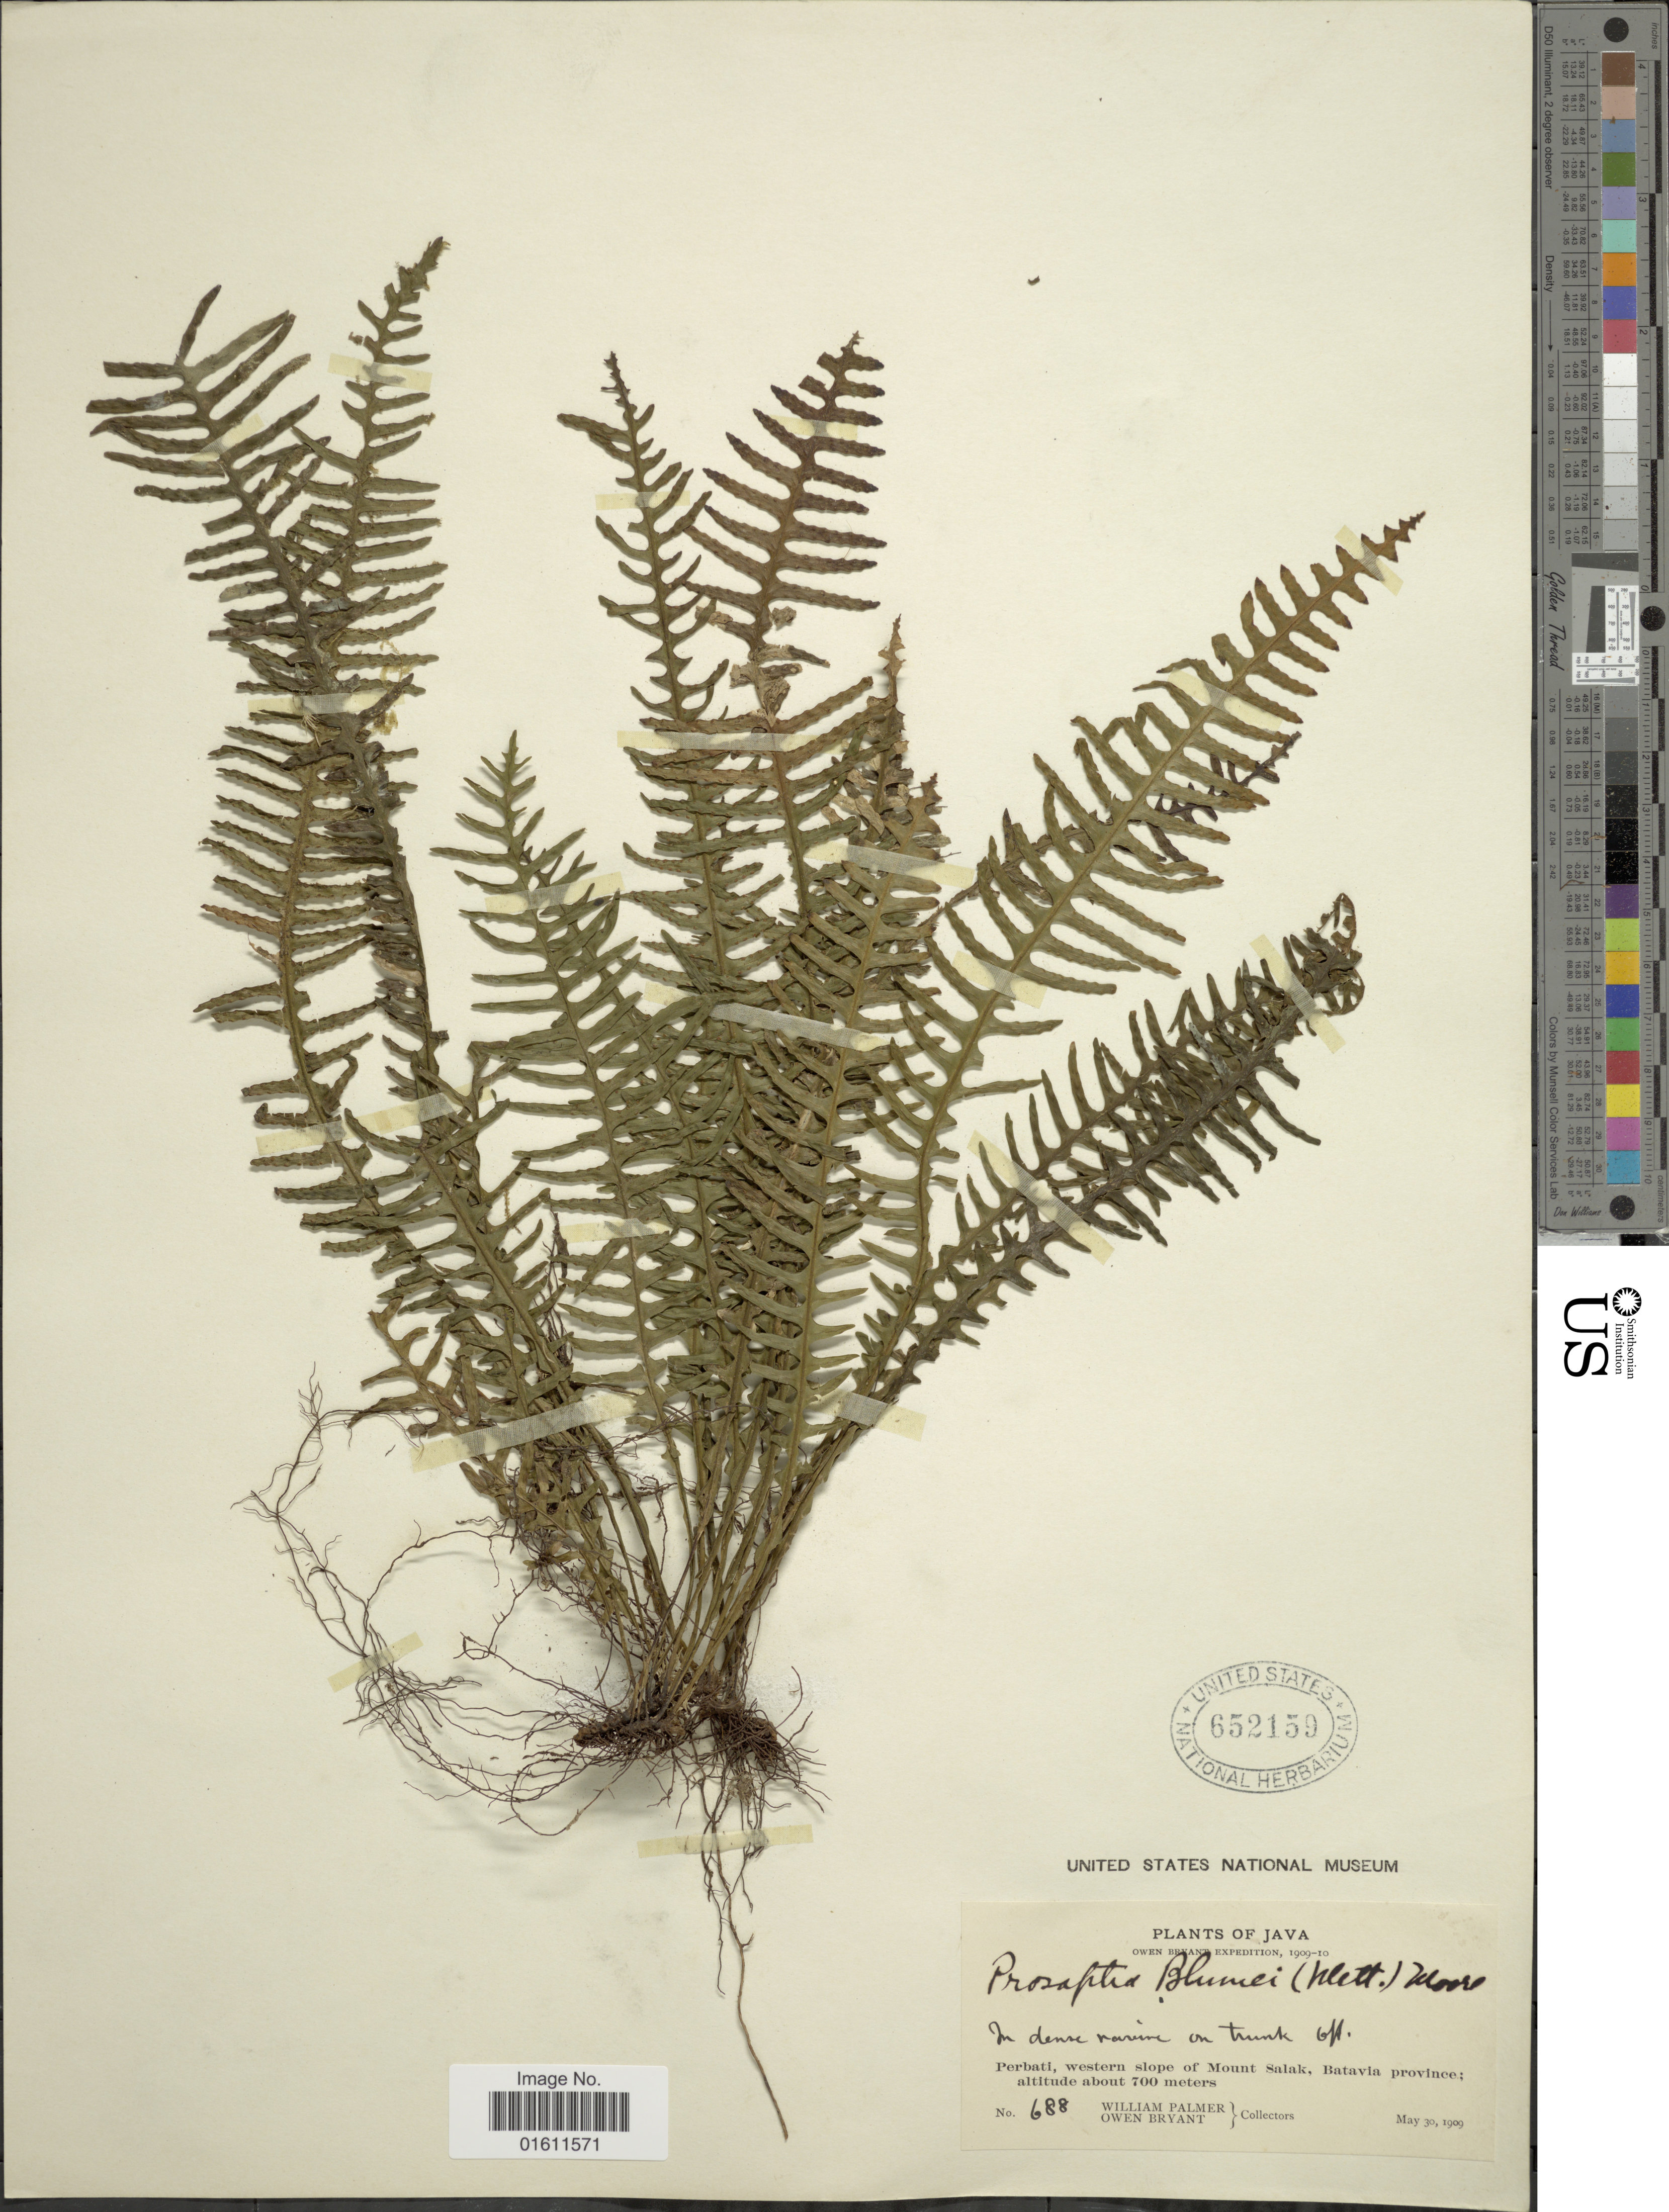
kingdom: Plantae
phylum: Tracheophyta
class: Polypodiopsida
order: Polypodiales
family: Polypodiaceae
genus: Prosaptia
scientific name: Prosaptia contigua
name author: (G. Forst.) Presl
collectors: W. Palmer & O. Bryant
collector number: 688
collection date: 1909-05-30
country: Indonesia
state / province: Java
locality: Perbati, western slope of Mount Salak, Batavia province.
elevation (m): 700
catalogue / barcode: US 652159